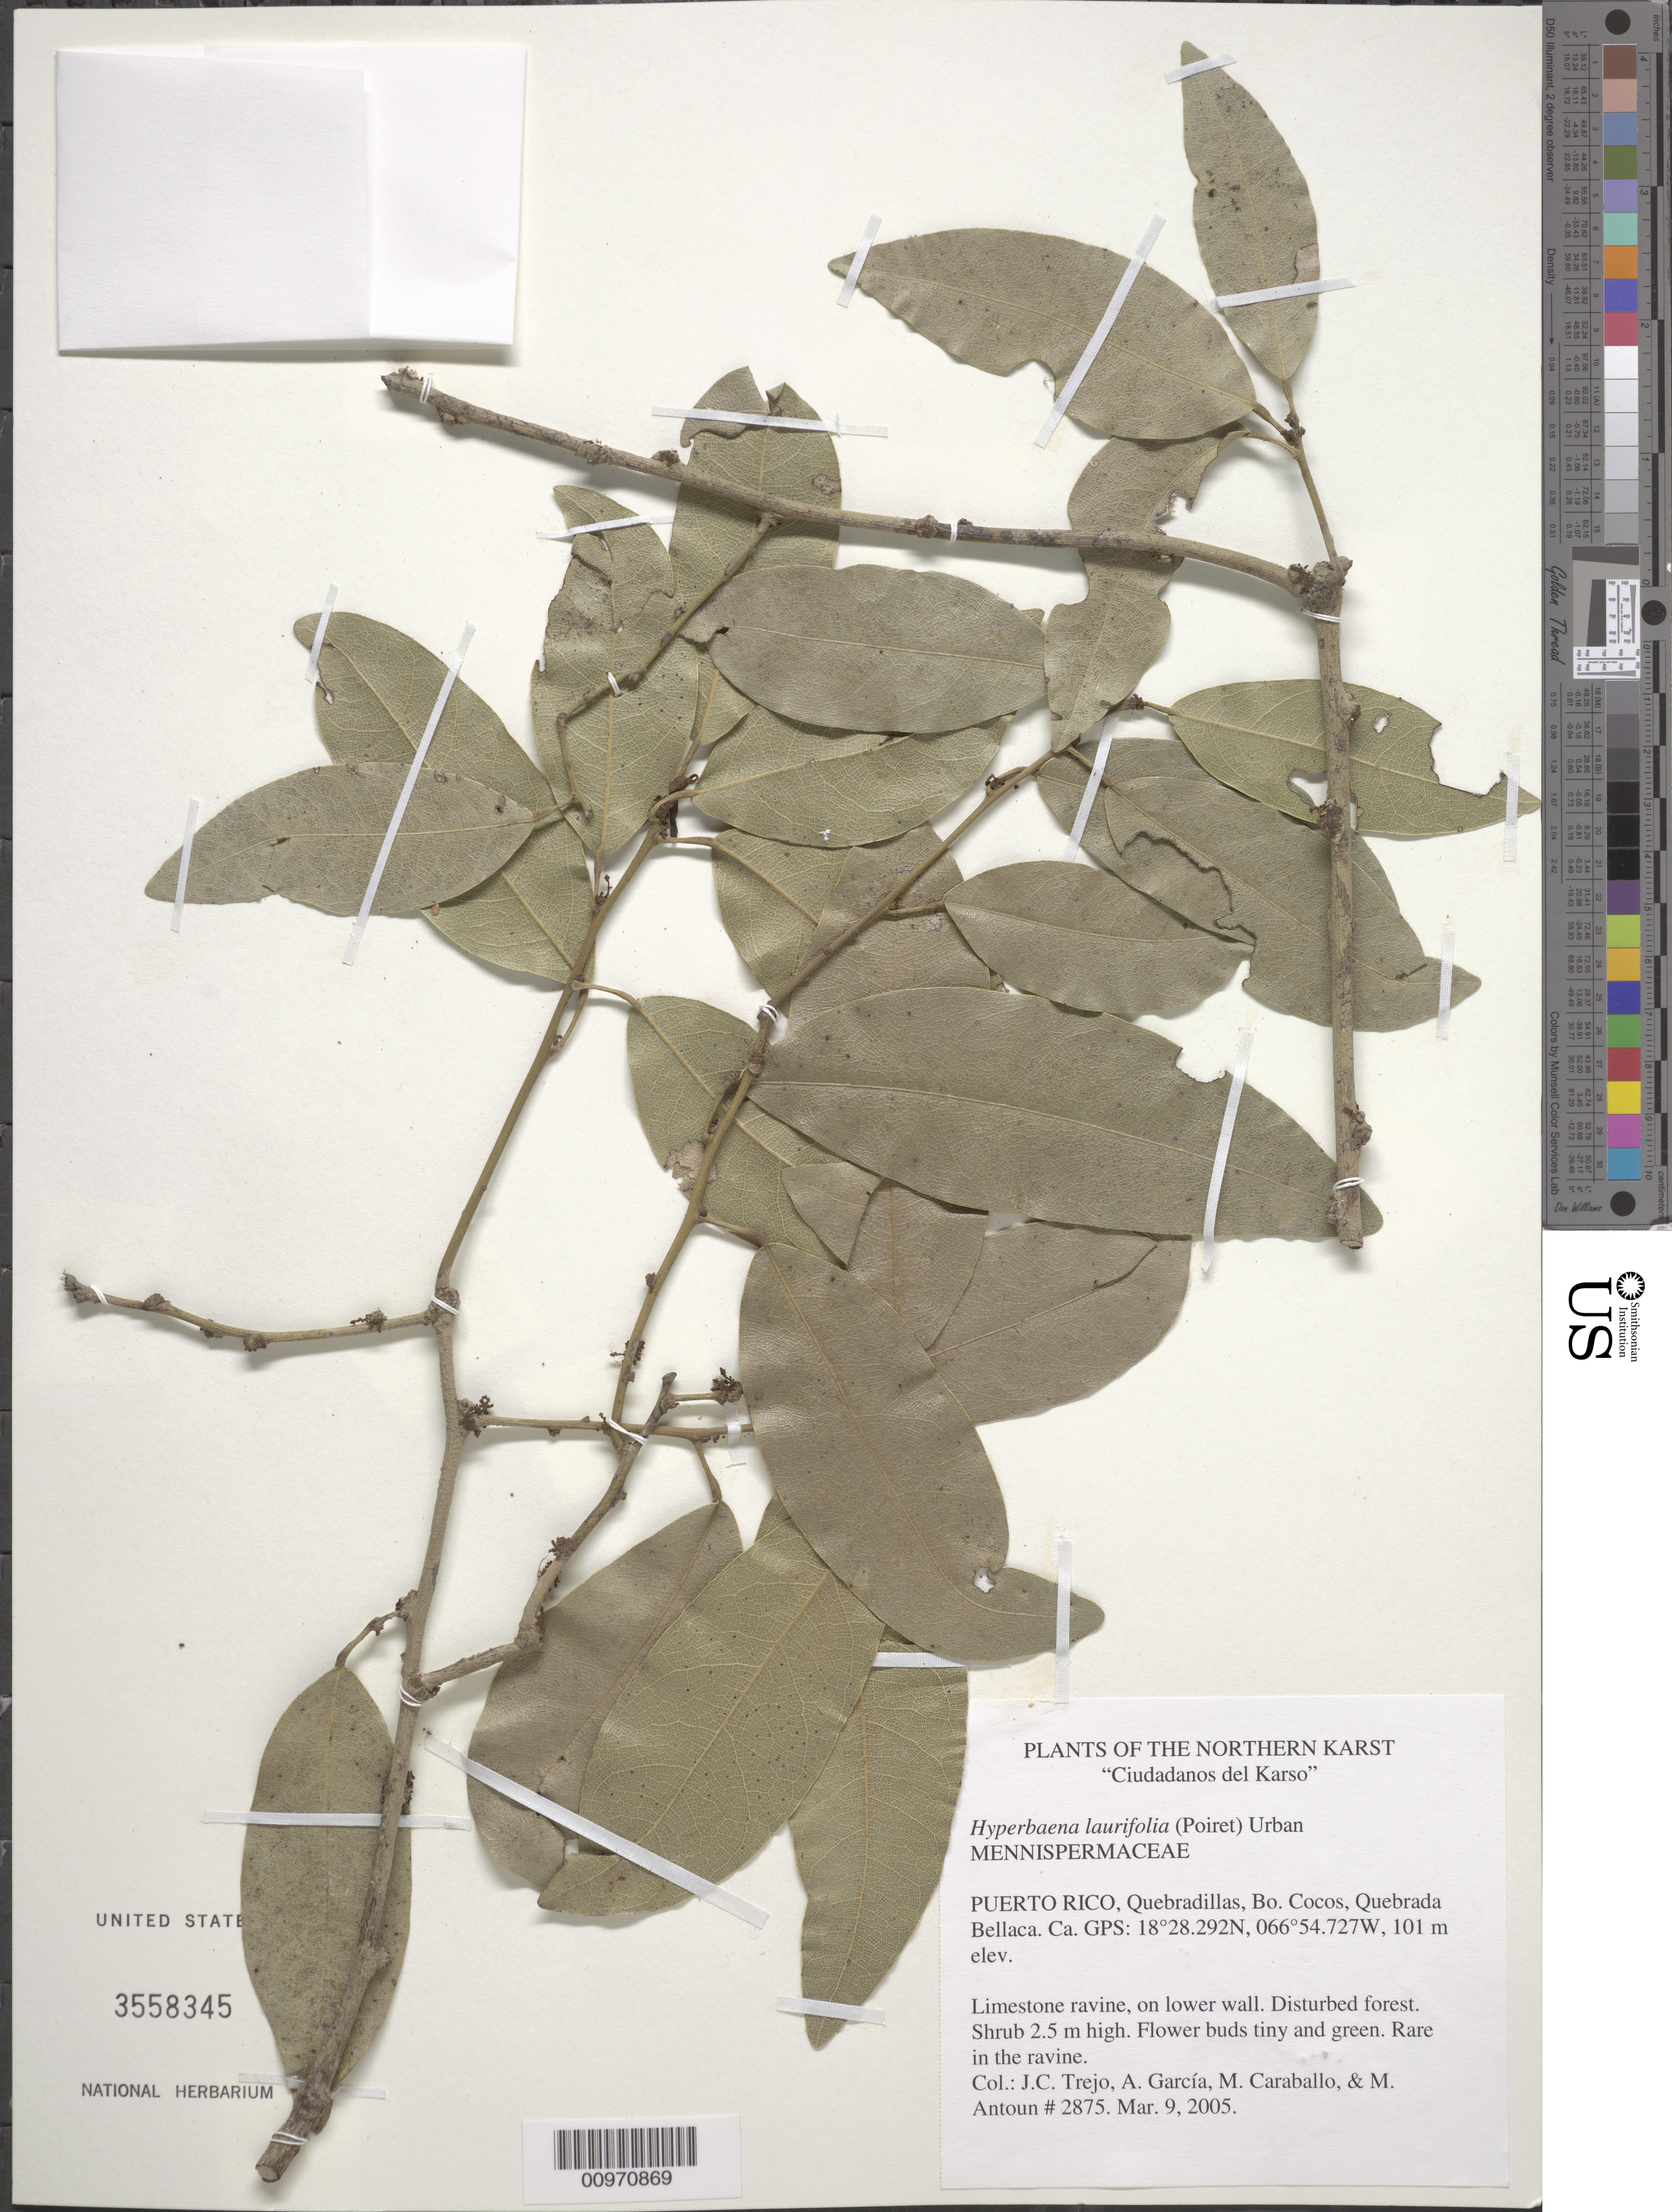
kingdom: Plantae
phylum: Tracheophyta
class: Magnoliopsida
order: Ranunculales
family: Menispermaceae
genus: Hyperbaena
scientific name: Hyperbaena laurifolia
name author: (Poir.) Urb.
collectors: J. C. Trejo-Torres, A. García, M. Caraballo-Ortiz & M. Antoun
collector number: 2875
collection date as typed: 09 Mar 2005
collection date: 2005-03-09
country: Puerto Rico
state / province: Quebradillas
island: Puerto Rico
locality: Quebradillas, Bo. Cocos, Quebrada Bellaca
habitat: Limestone ravine, on lower wall; disturbed forest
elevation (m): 101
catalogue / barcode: US 3558345